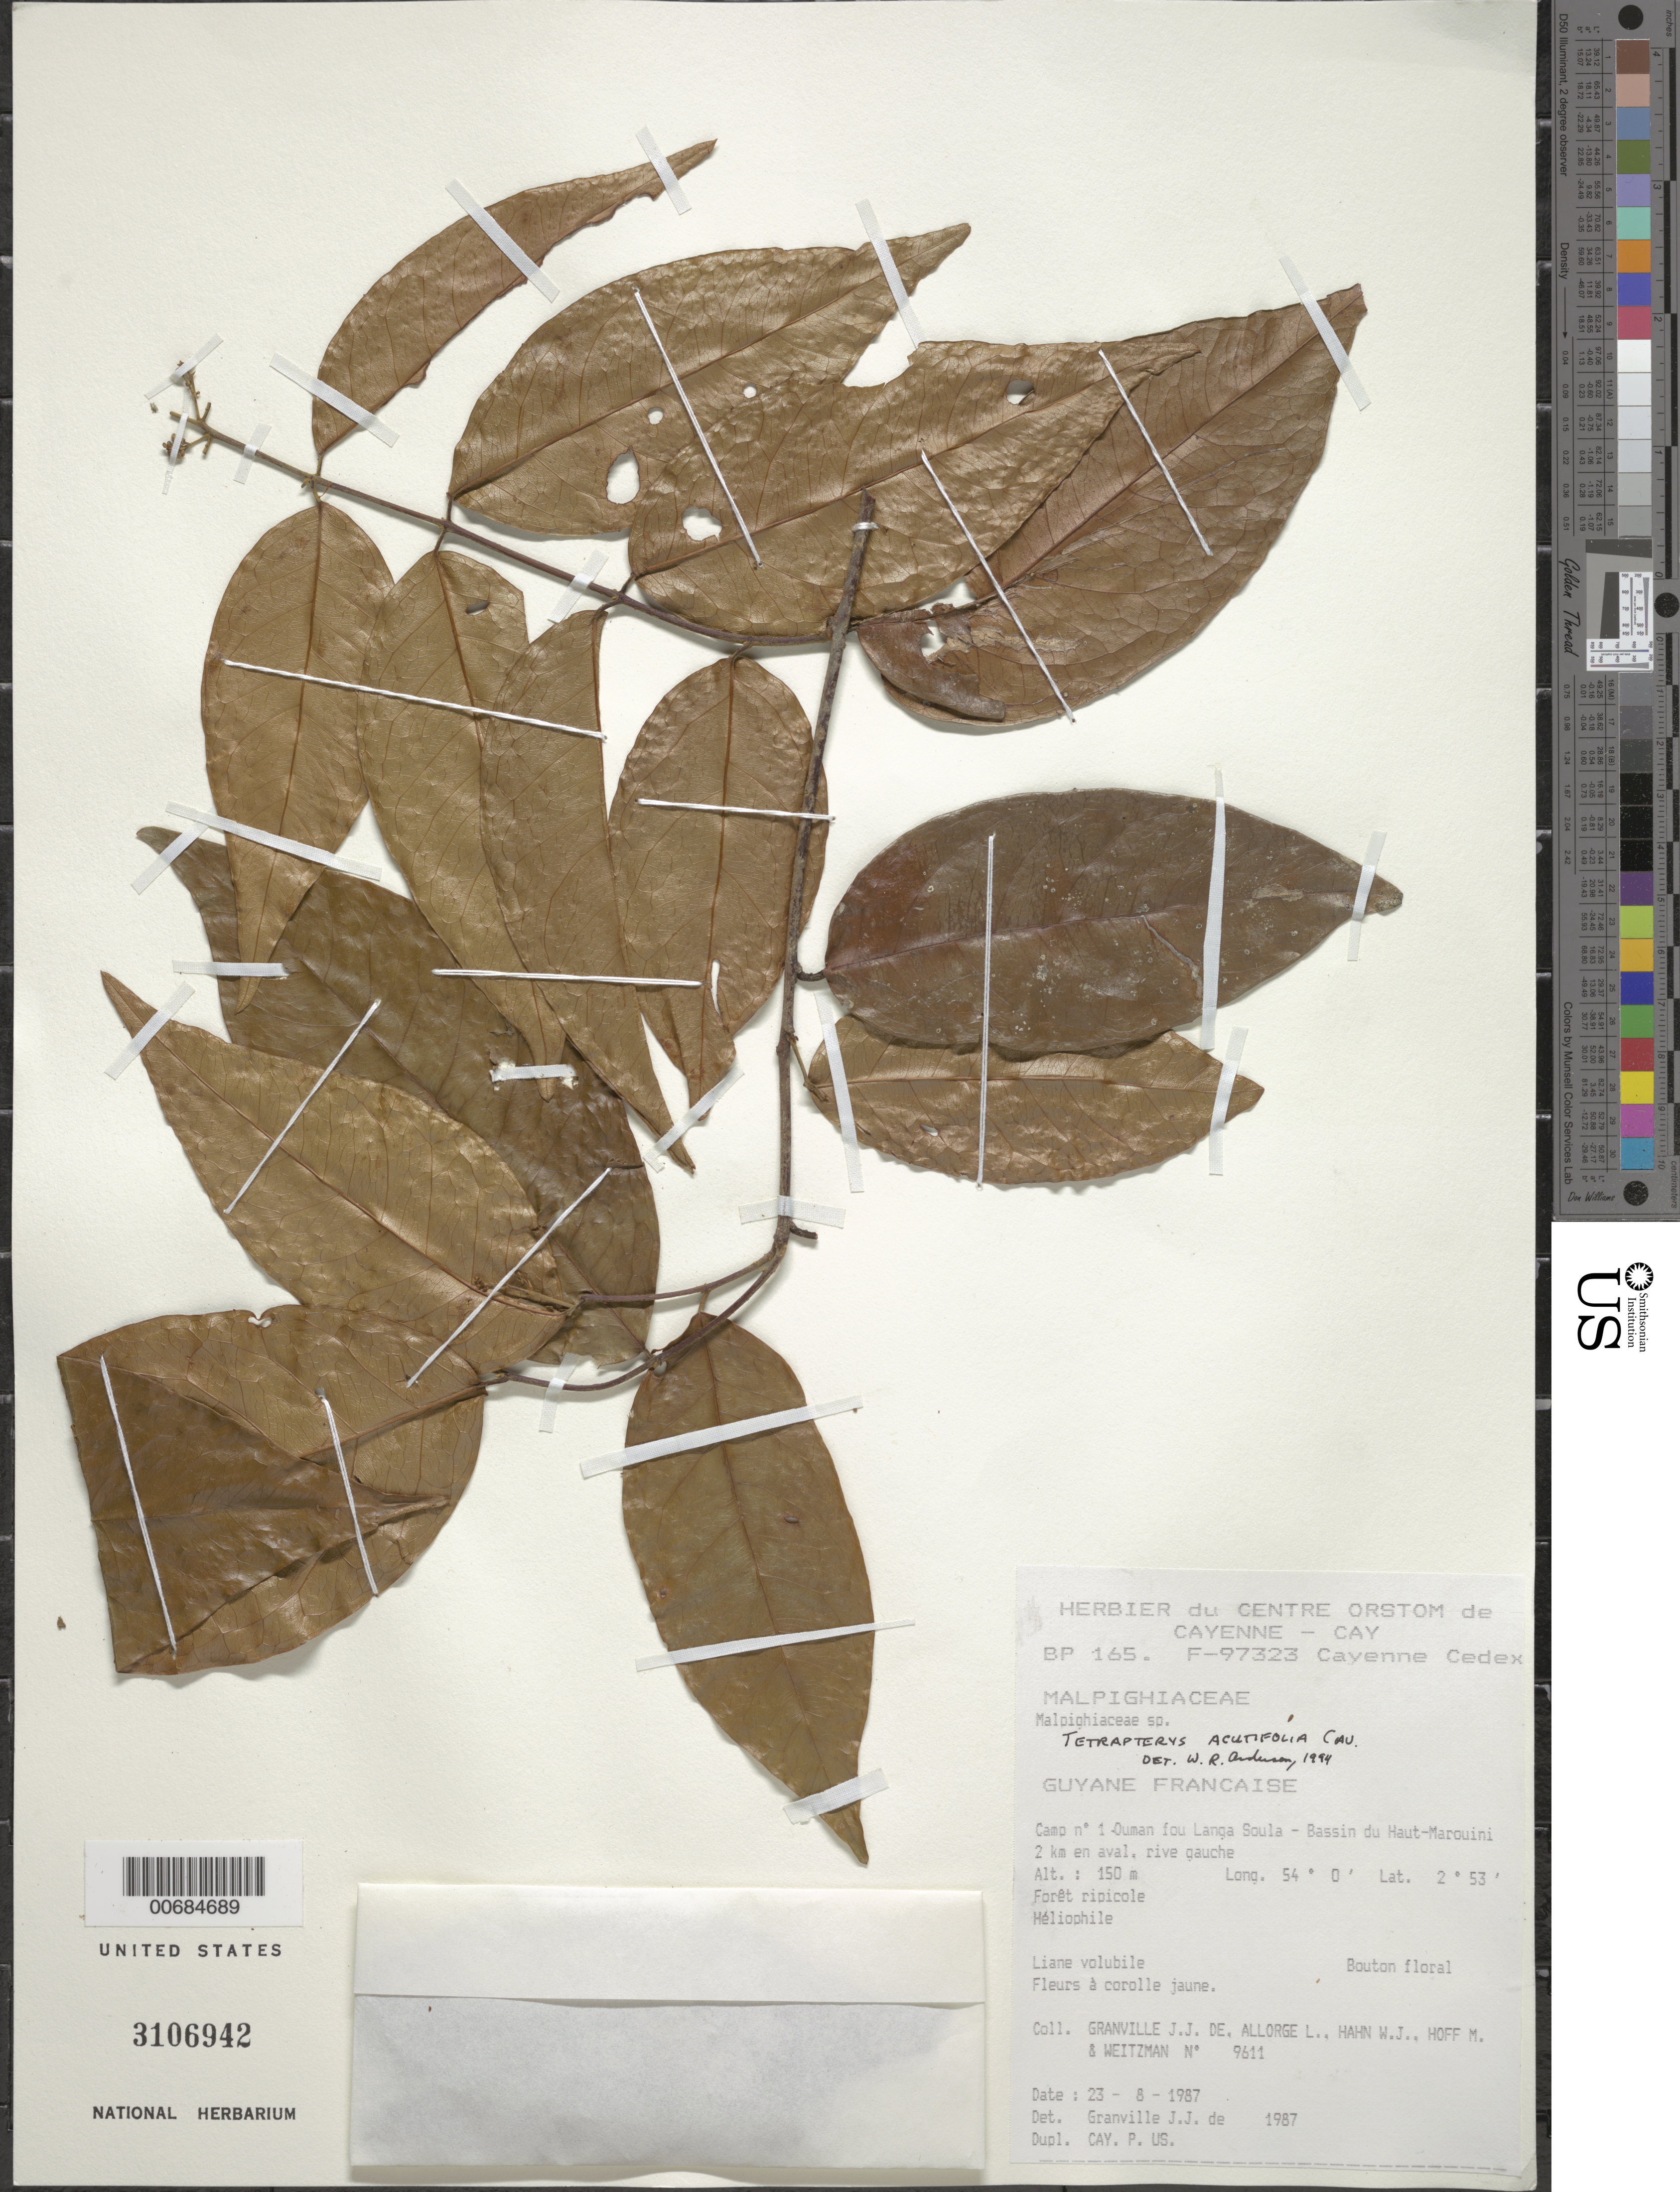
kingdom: Plantae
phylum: Tracheophyta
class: Magnoliopsida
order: Malpighiales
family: Malpighiaceae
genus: Tetrapterys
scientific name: Tetrapterys acutifolia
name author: Cav.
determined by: Anderson, W. R., (MICH), University of Michigan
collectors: J.-J. de Granville, L. Allorge, W. J. Hahn, M. Hoff & A. L. Weitzman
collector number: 9611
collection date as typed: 23-Aug-87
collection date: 1987-08-23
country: French Guiana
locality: Ouman fou Langa Soula, Camp #1, Bassin du Haut-Marouini, 2 km en aval, rive gauche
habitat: Riparian forest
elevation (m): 150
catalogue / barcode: US 3106942